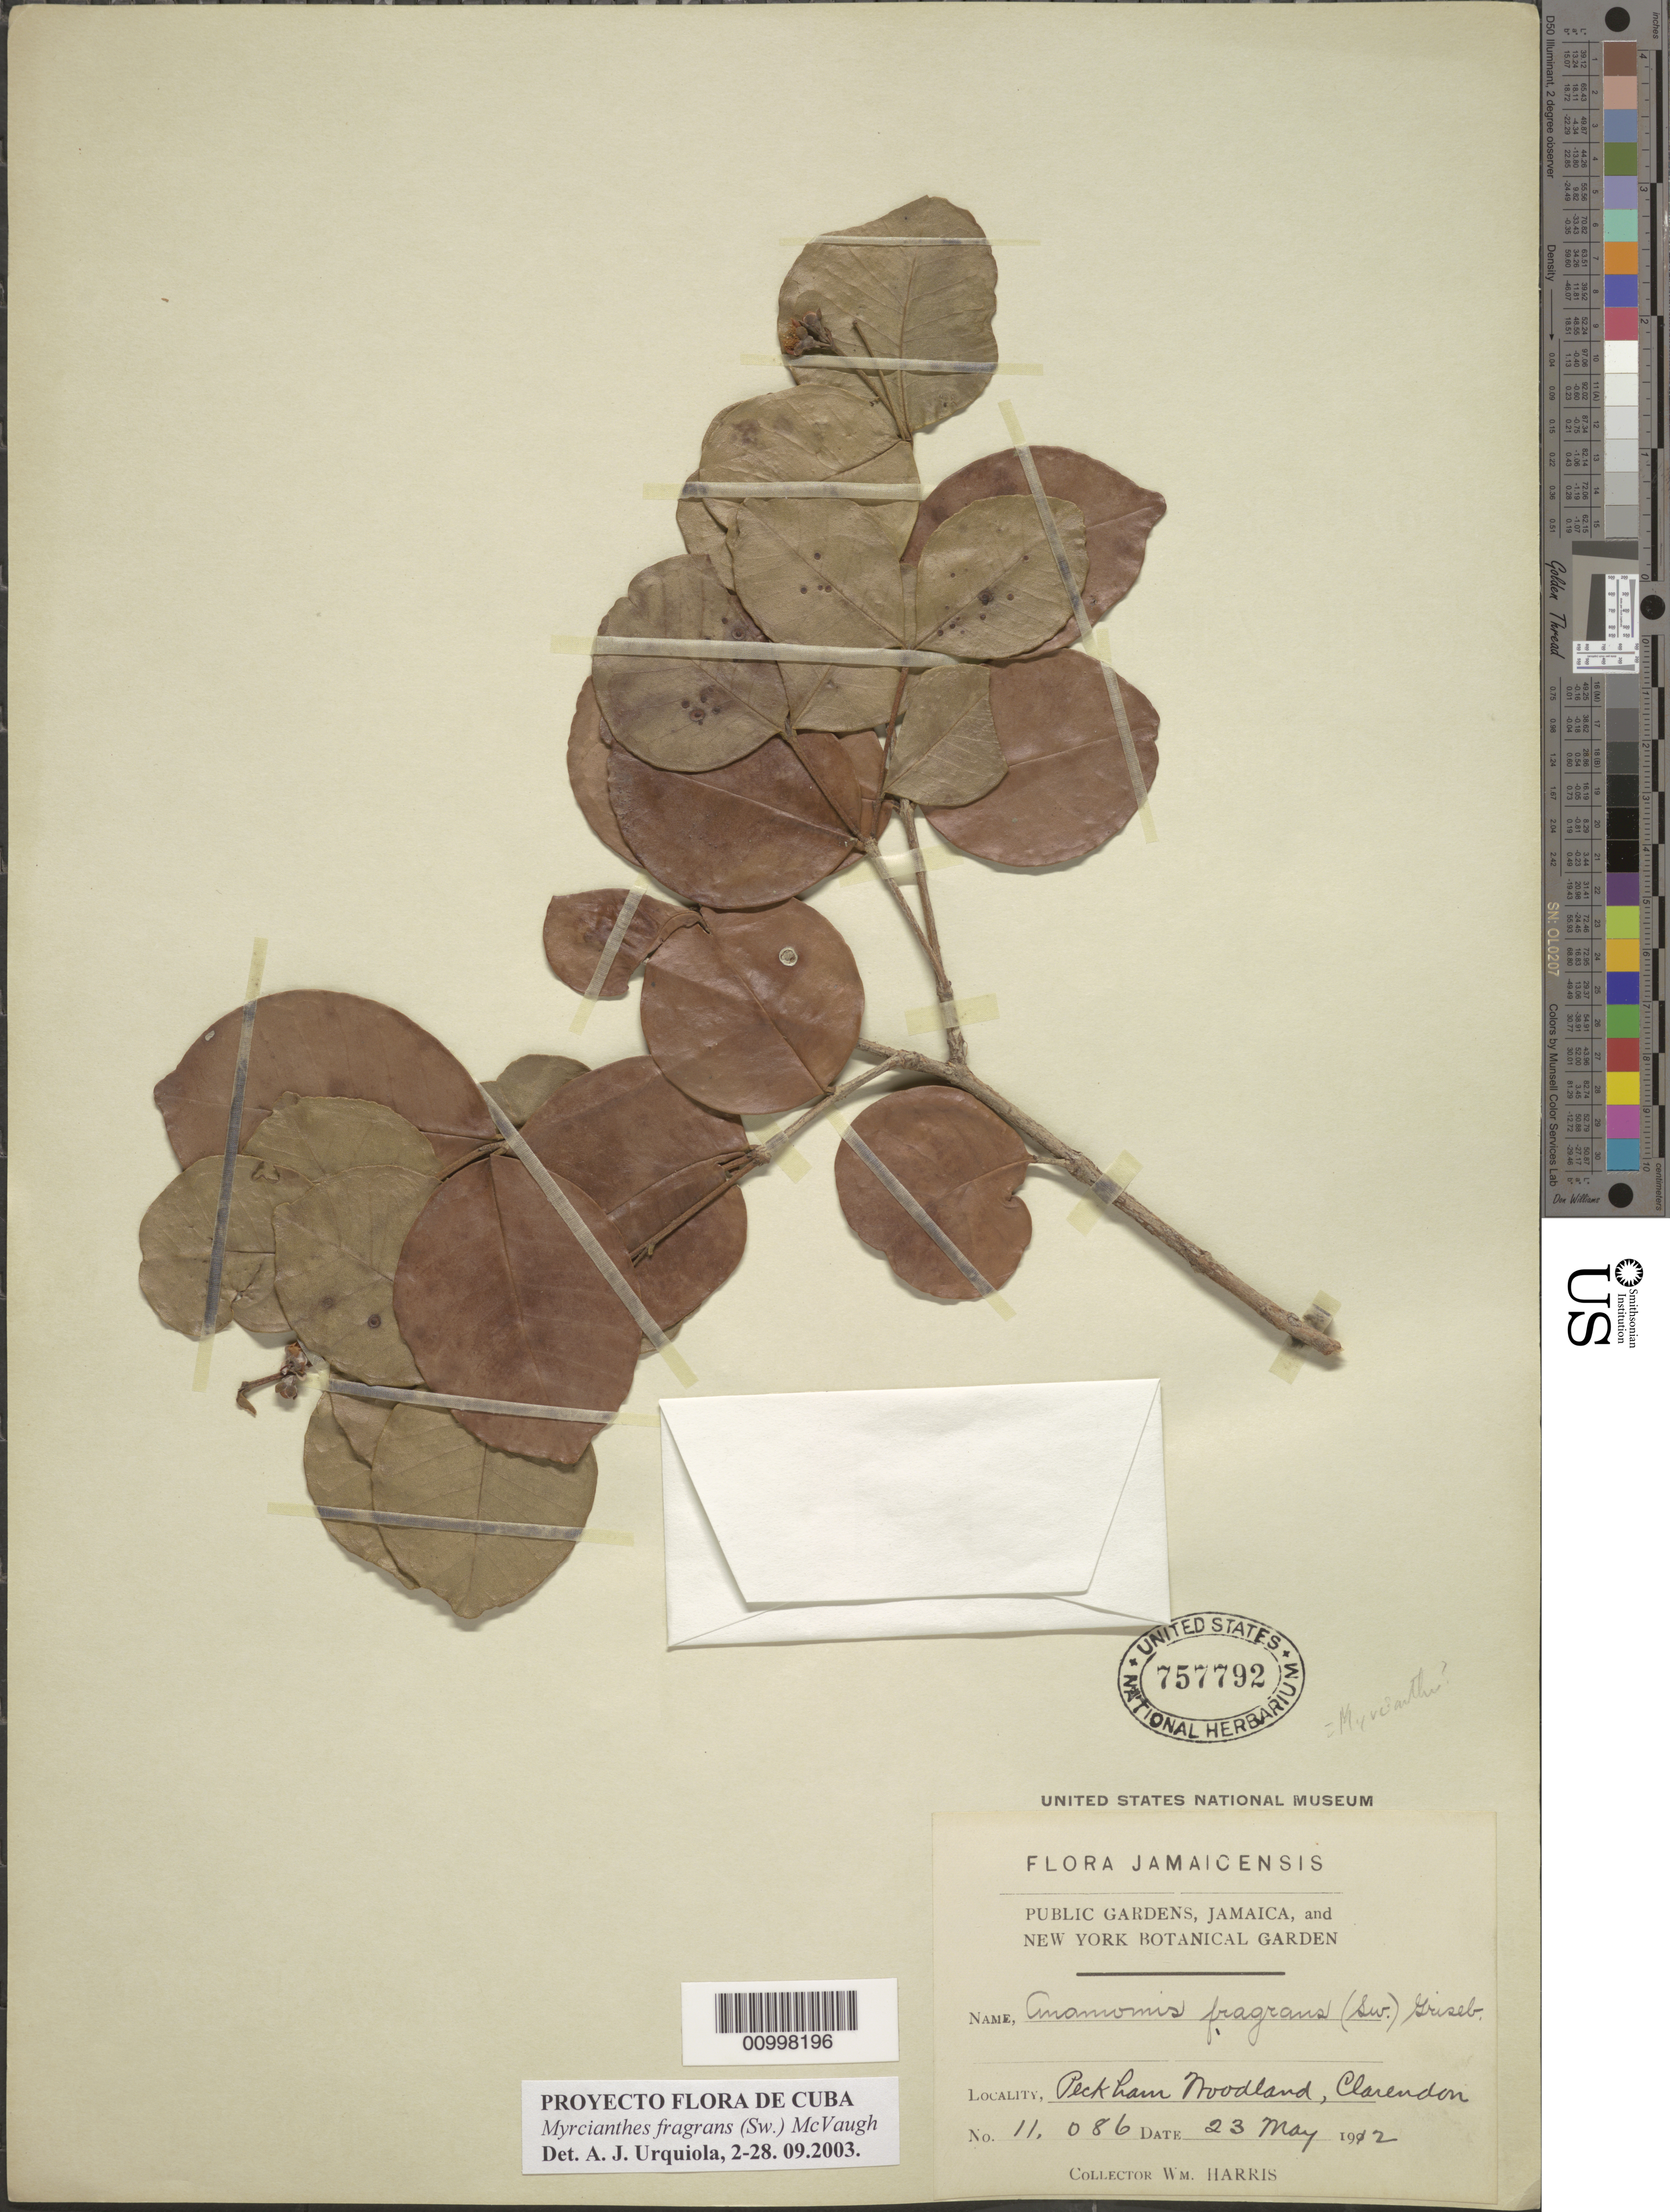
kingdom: Plantae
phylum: Tracheophyta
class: Magnoliopsida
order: Myrtales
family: Myrtaceae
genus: Myrcianthes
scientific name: Myrcianthes fragrans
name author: (Sw.) McVaugh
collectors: W. Harris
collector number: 11086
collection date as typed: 23 May 1912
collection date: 1912-05-23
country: Jamaica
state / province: Clarendon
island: Jamaica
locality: Peckham Woodland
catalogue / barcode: US 757792